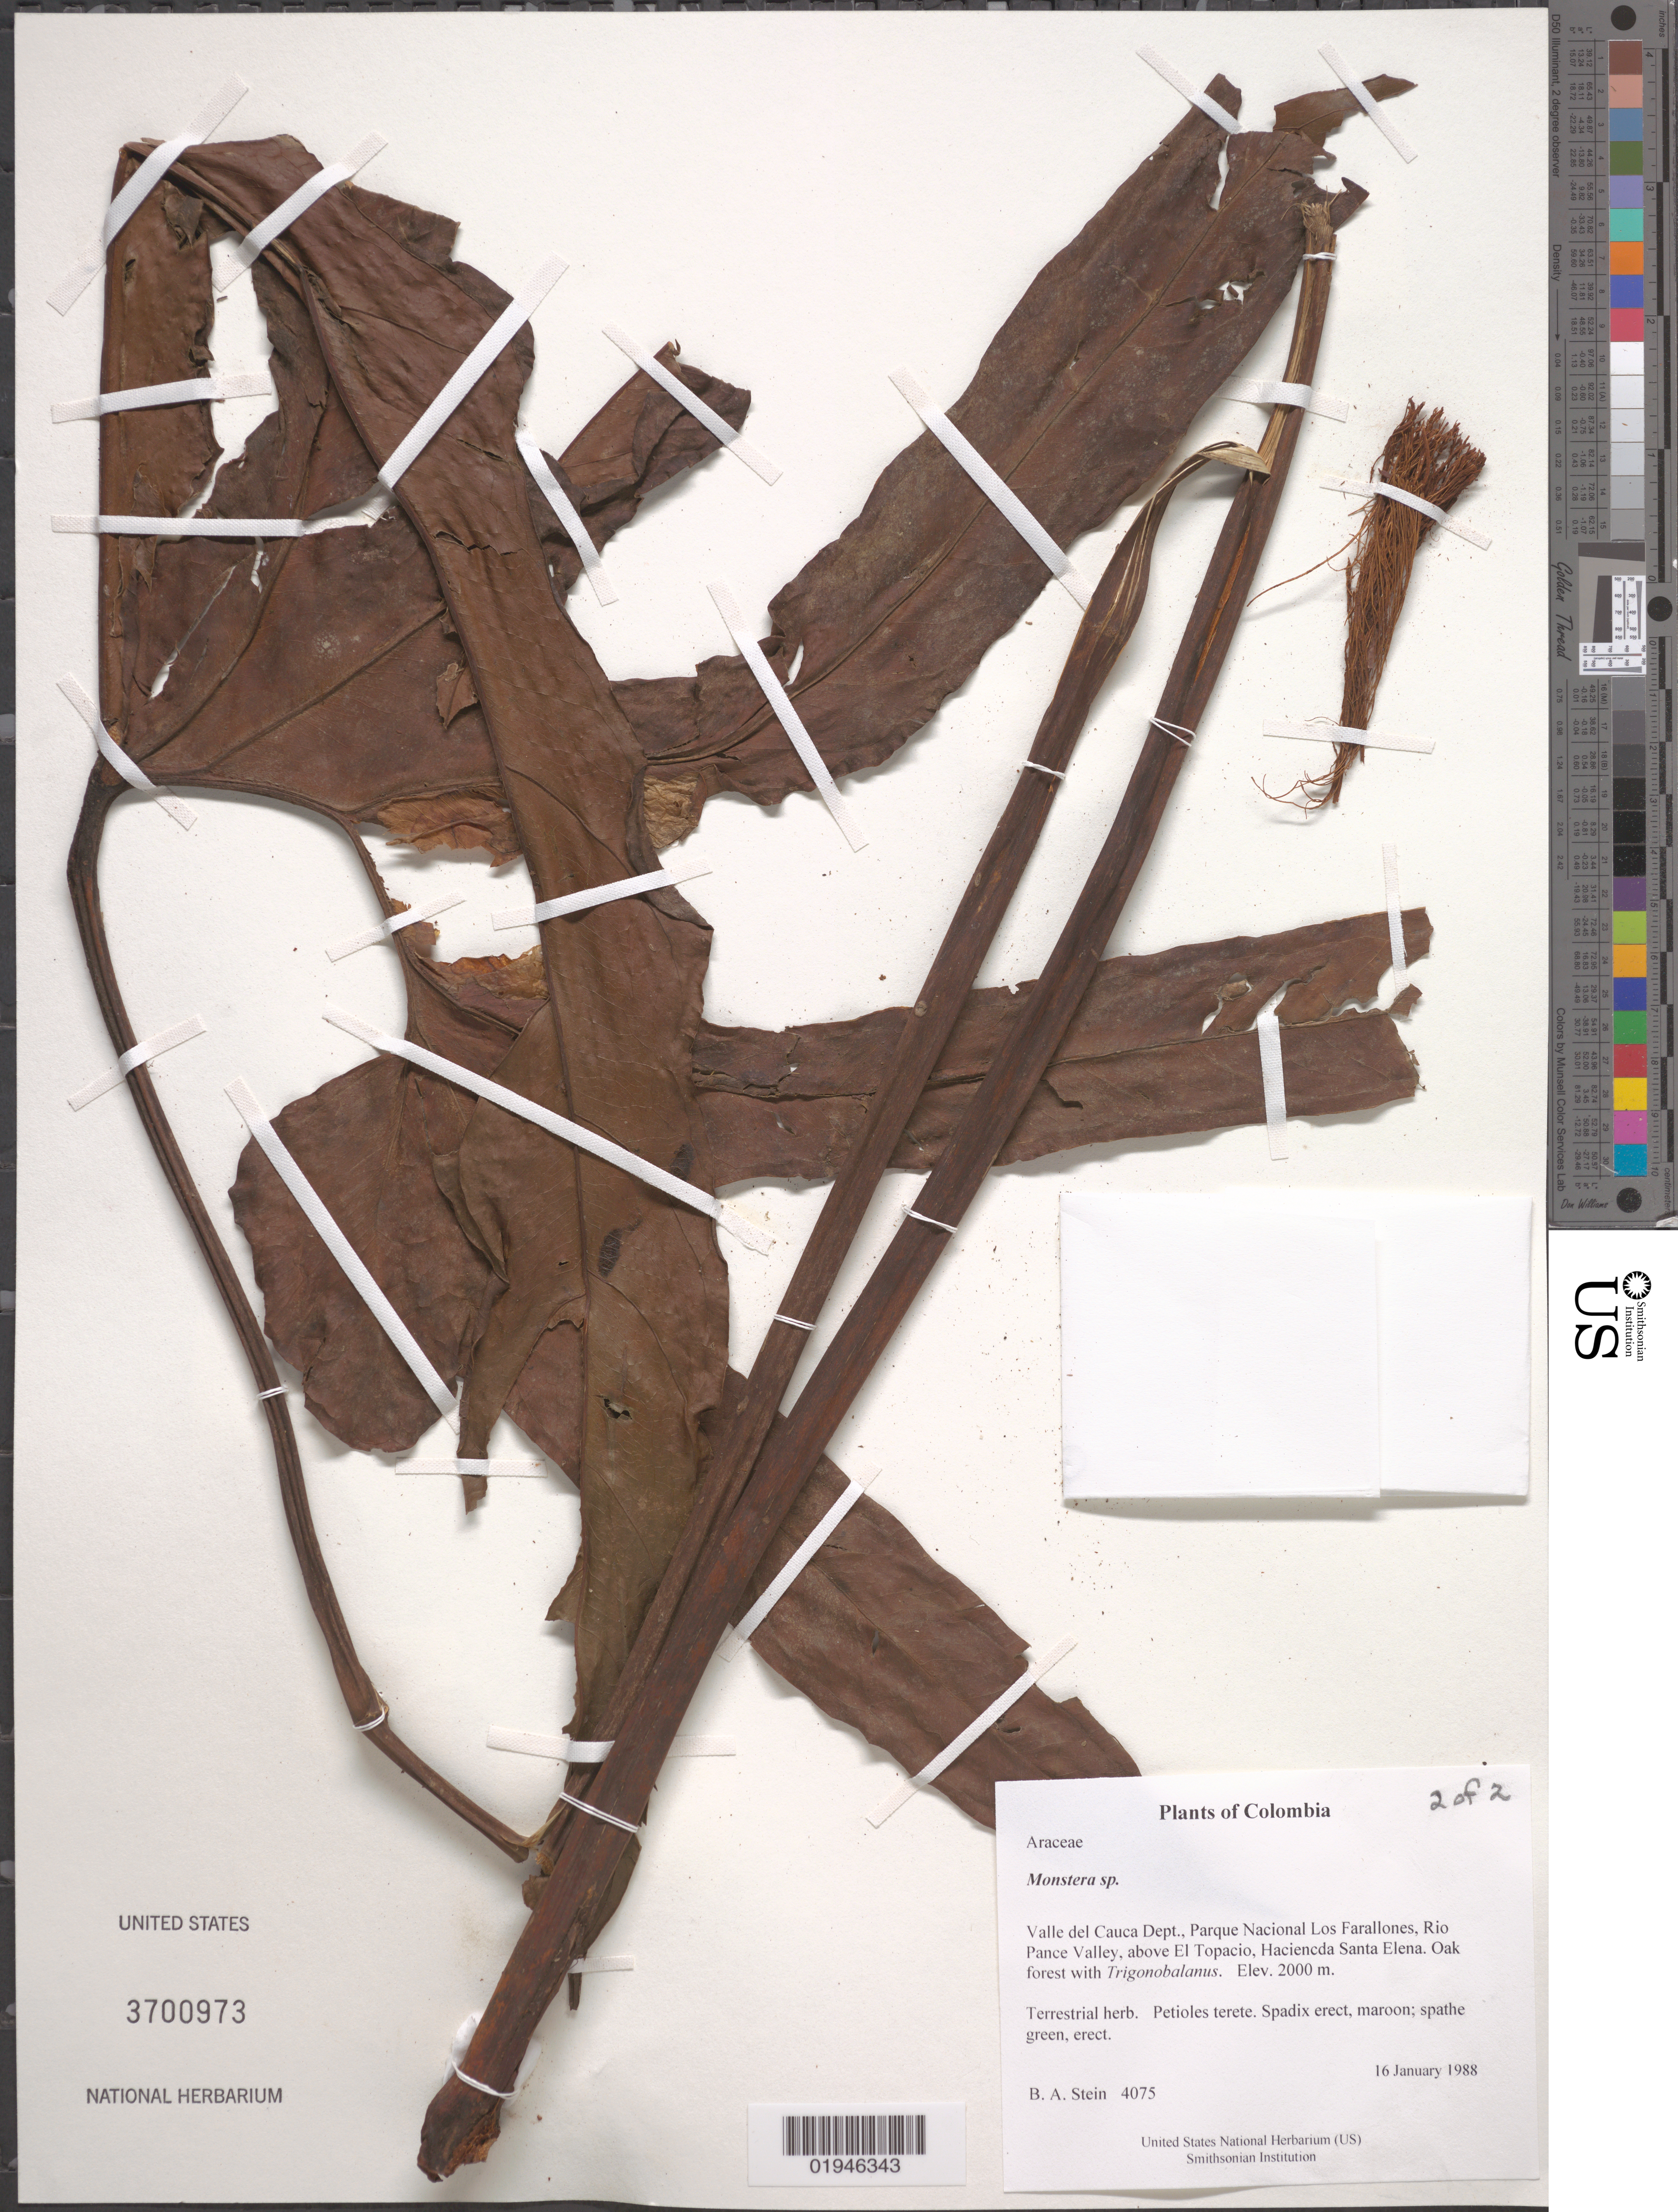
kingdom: Plantae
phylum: Tracheophyta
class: Liliopsida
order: Alismatales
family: Araceae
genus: Monstera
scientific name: Monstera sp.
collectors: B. A. Stein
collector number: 4075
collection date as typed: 16 January 1988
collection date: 1988-01-16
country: Colombia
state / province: Valle del Cauca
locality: Parque Nacional Los Farallones, Rio Pance Valley, above El Topacio, Haciencda Santa Elena.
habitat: Oak forest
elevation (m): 2000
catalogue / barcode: US 3700973